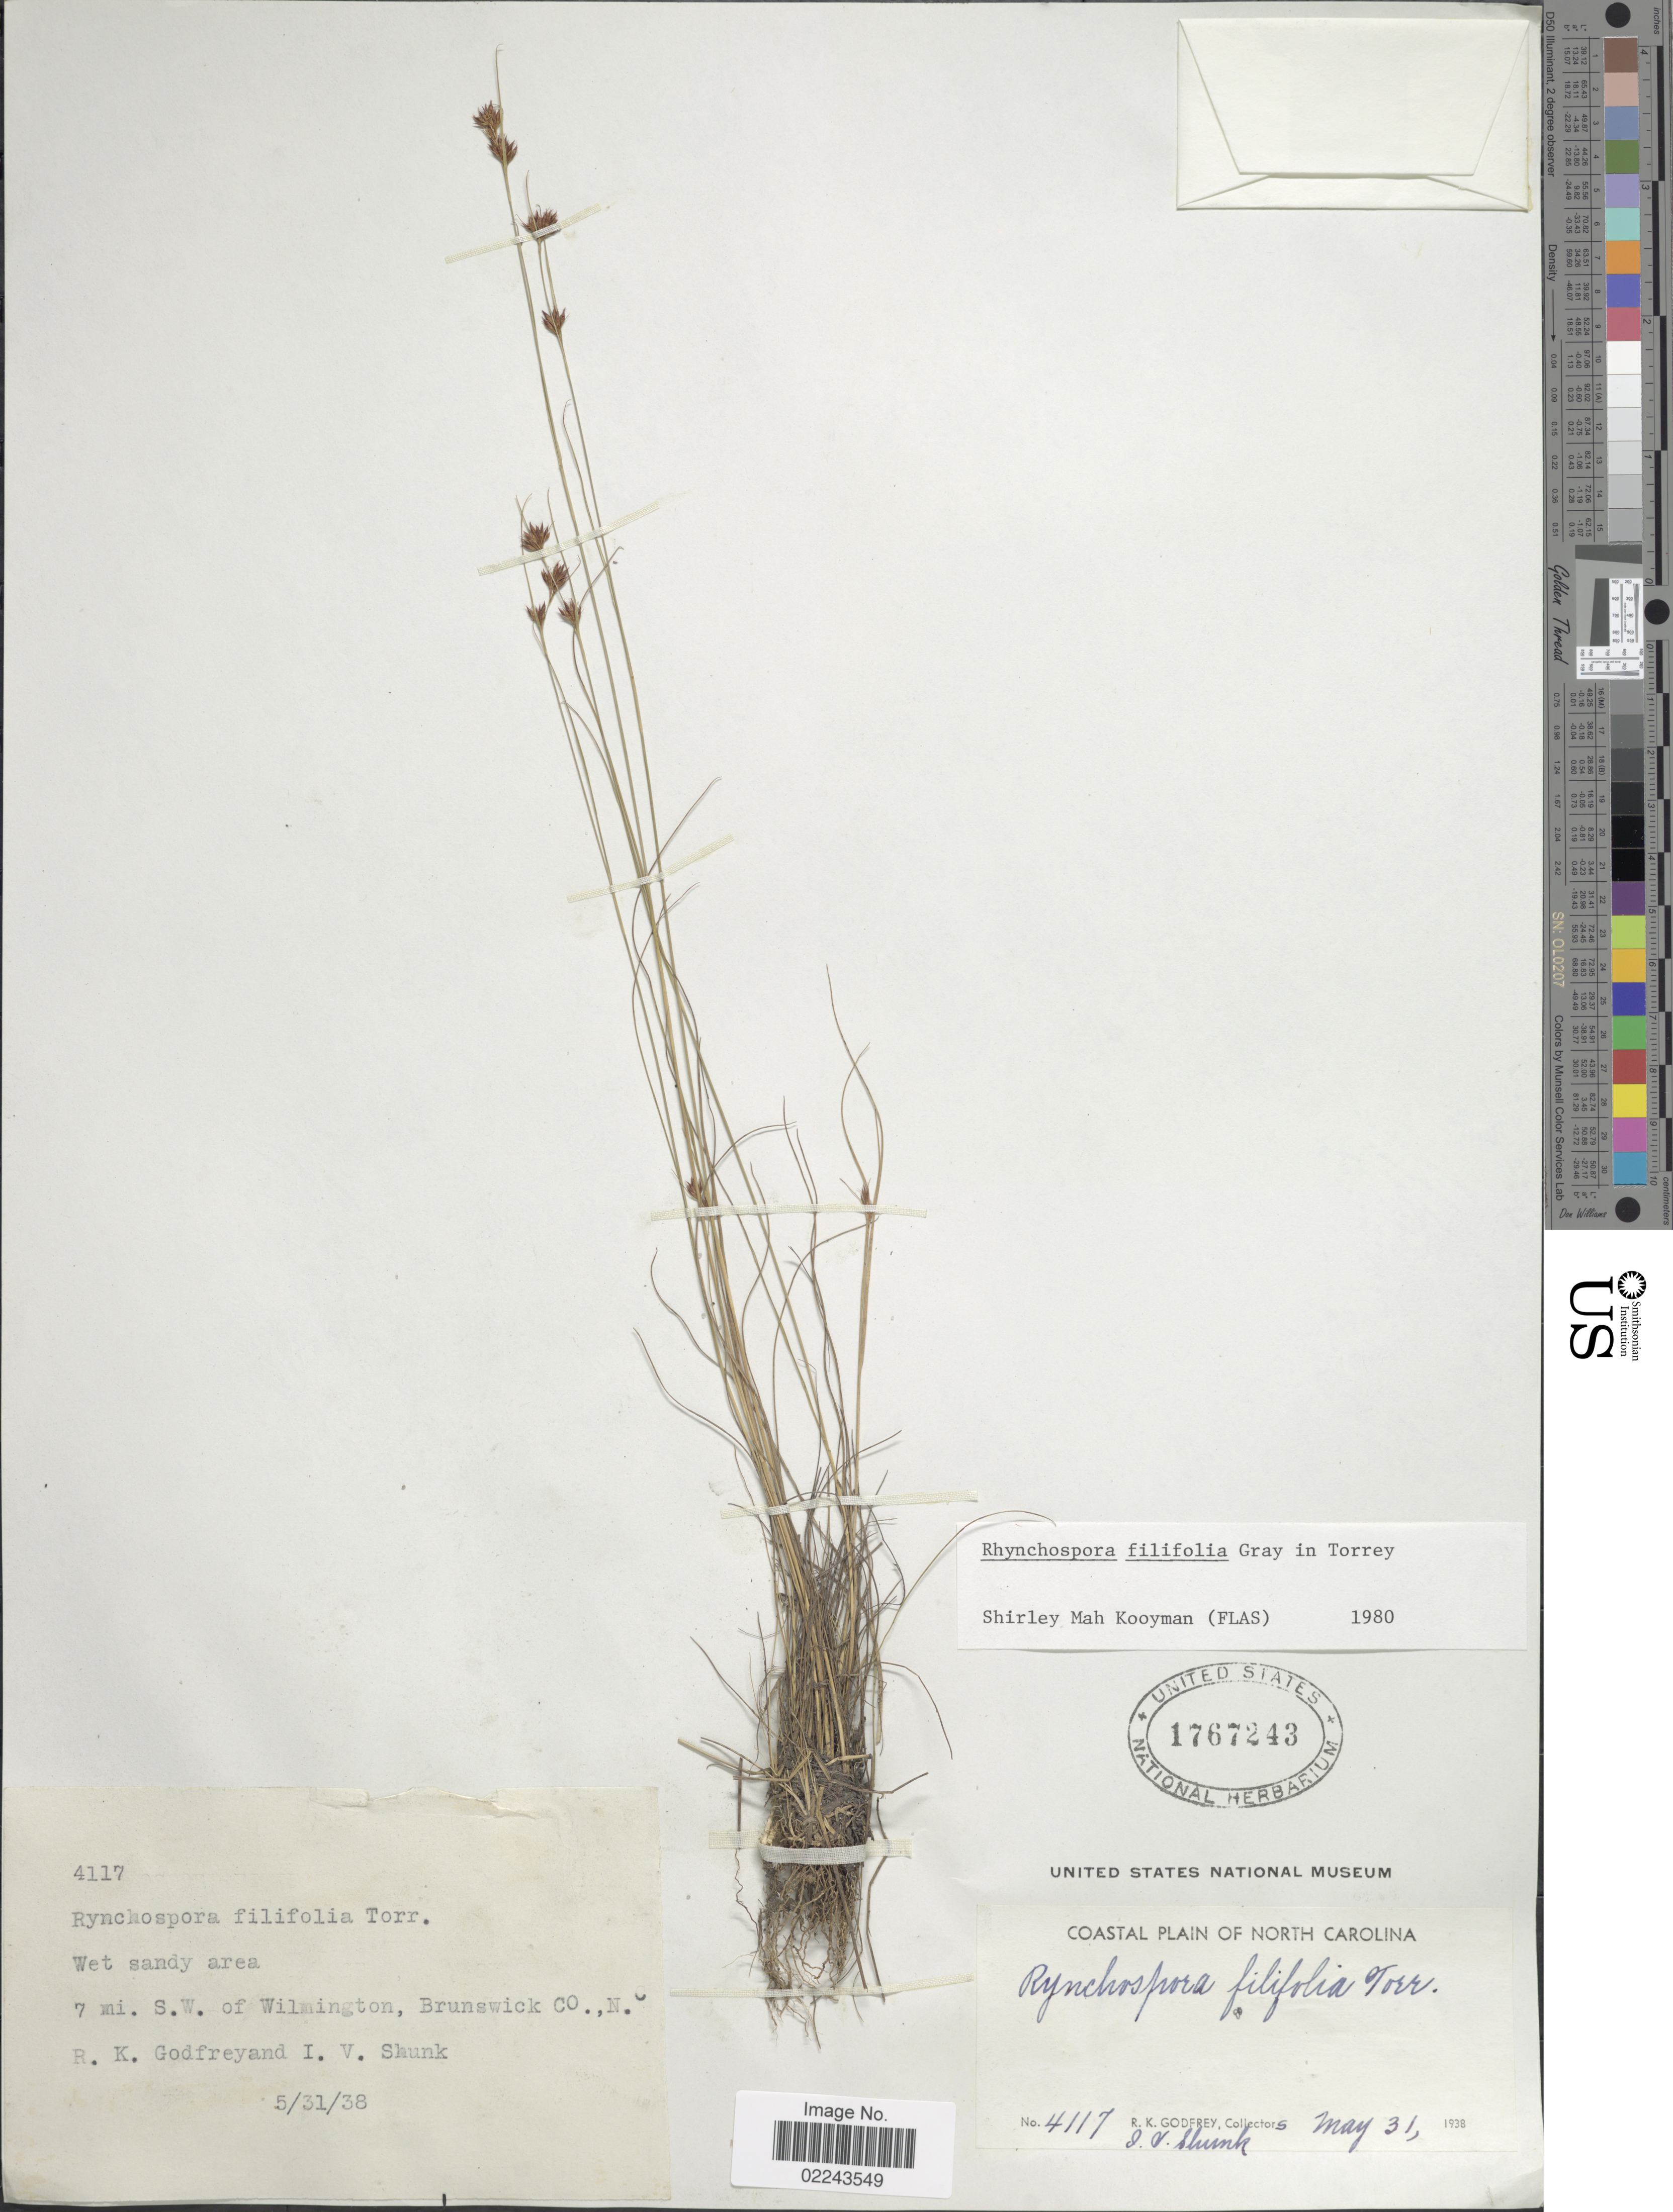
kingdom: Plantae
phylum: Tracheophyta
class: Liliopsida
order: Poales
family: Cyperaceae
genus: Rhynchospora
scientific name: Rhynchospora filifolia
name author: A. Gray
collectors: R. K. Godfrey & I. Shunk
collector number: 4117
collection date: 1938-05-31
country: United States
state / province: North Carolina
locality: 7 mi S.W. of Wilmington, Brunswick Co., N.C.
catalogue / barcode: US 1767243